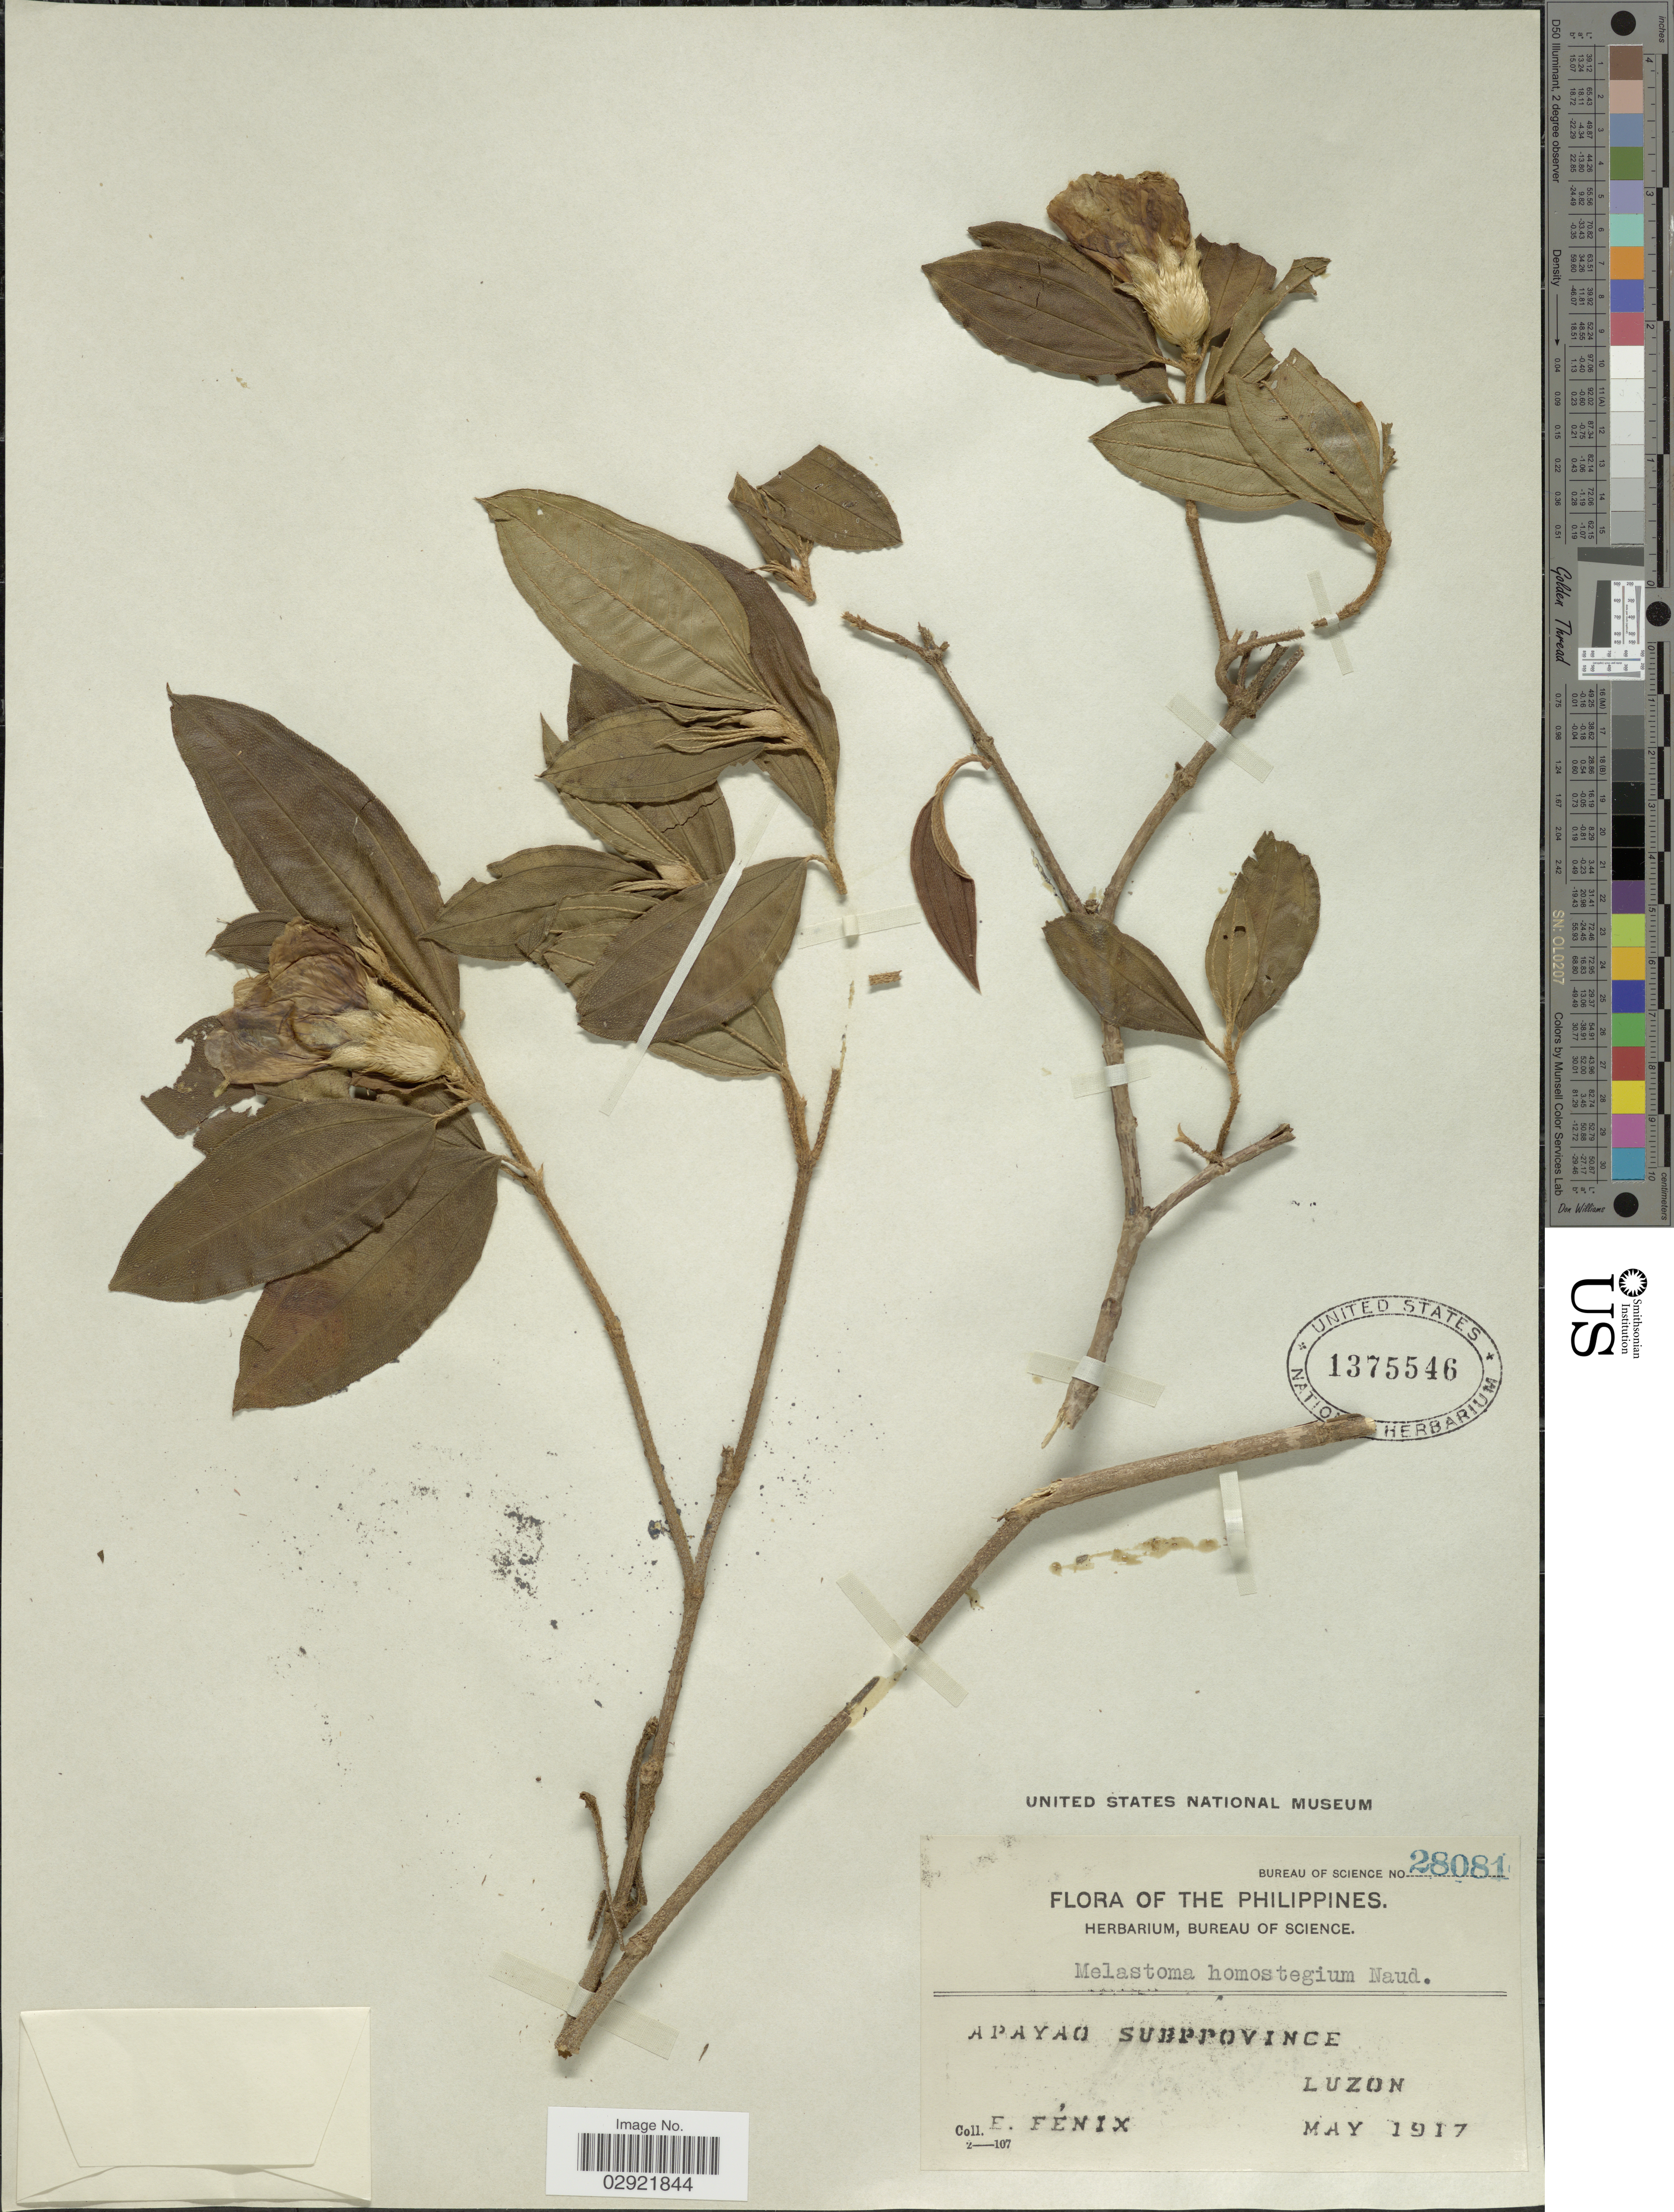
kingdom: Plantae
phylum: Tracheophyta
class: Magnoliopsida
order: Myrtales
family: Melastomataceae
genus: Melastoma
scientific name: Melastoma malabathricum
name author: L.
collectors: E. Fénix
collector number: Bureau of Science 28081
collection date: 1917-05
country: Philippines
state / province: Cordillera (Administrative Region)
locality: Apayao Subprovince. Luzon.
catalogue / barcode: US 1375546